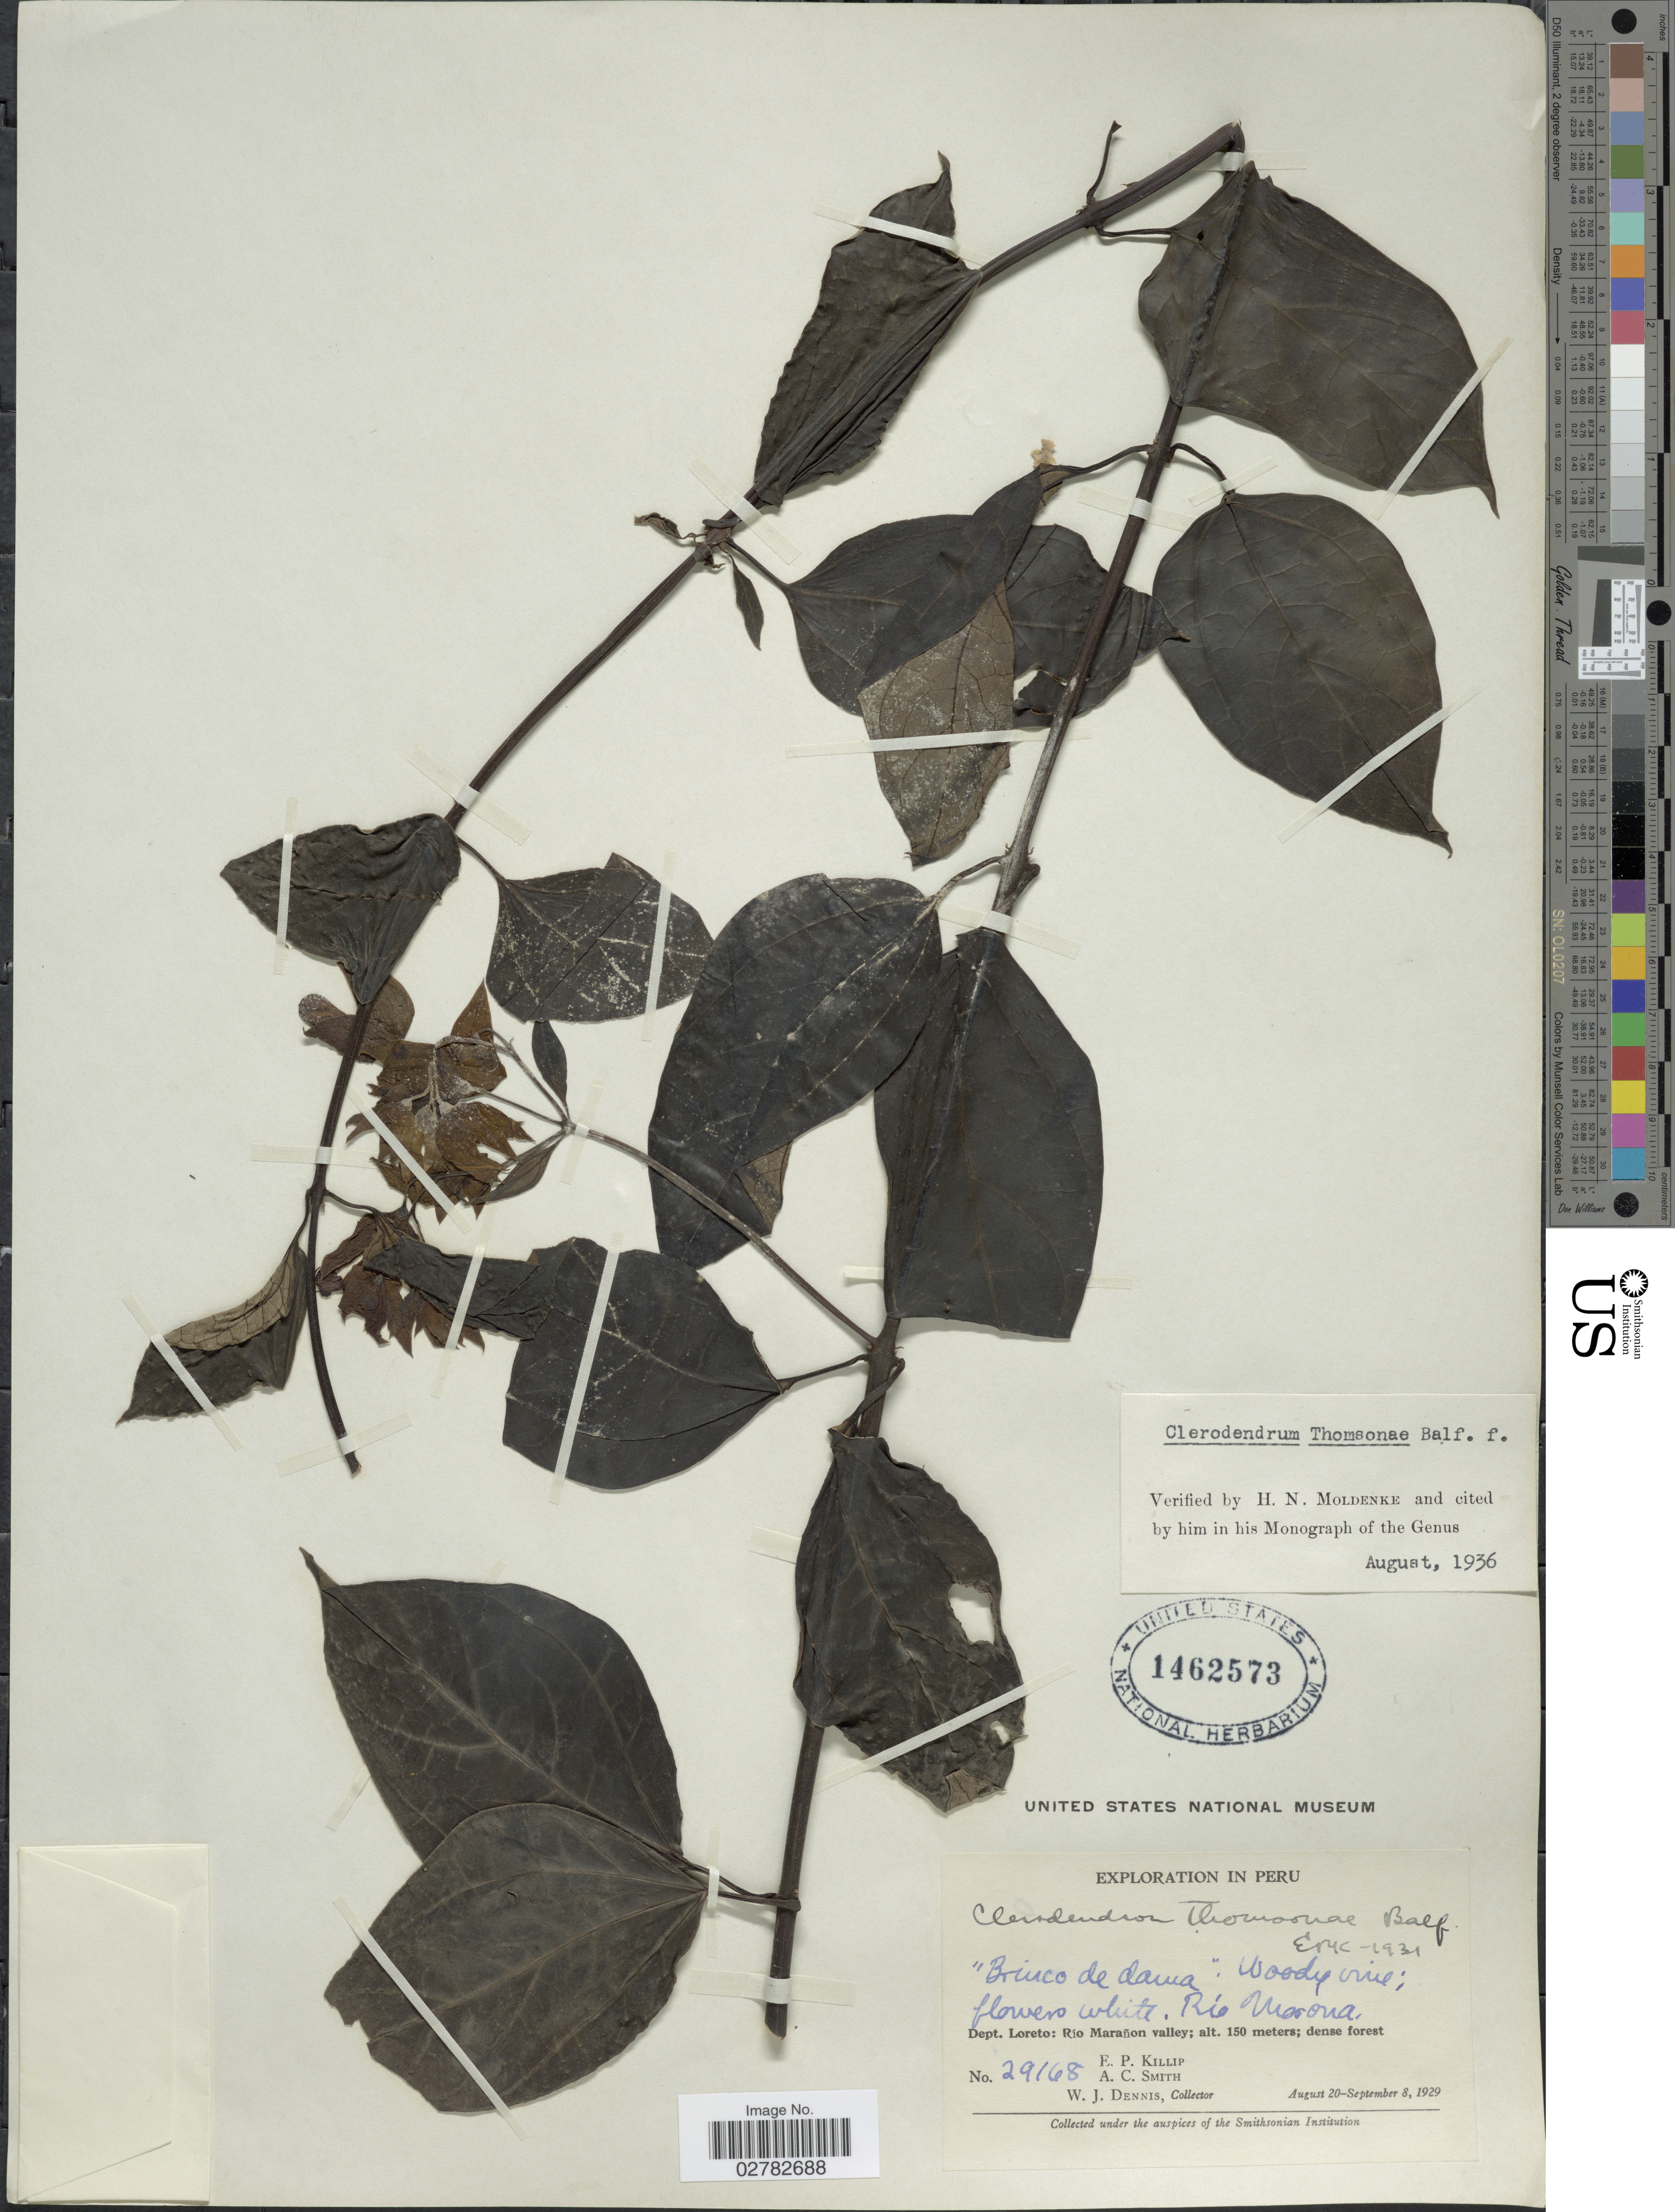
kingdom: Plantae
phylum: Tracheophyta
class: Magnoliopsida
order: Lamiales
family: Lamiaceae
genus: Clerodendrum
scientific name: Clerodendrum thomsoniae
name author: Balf.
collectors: E. P. Killip, A. C. Smith & W. J. Dennis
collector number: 29168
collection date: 1929-08-20/1929-09-08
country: Peru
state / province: Loreto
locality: Río Morona. Dept. Loreto: Río Marañon valley.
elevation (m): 150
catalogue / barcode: US 1462573